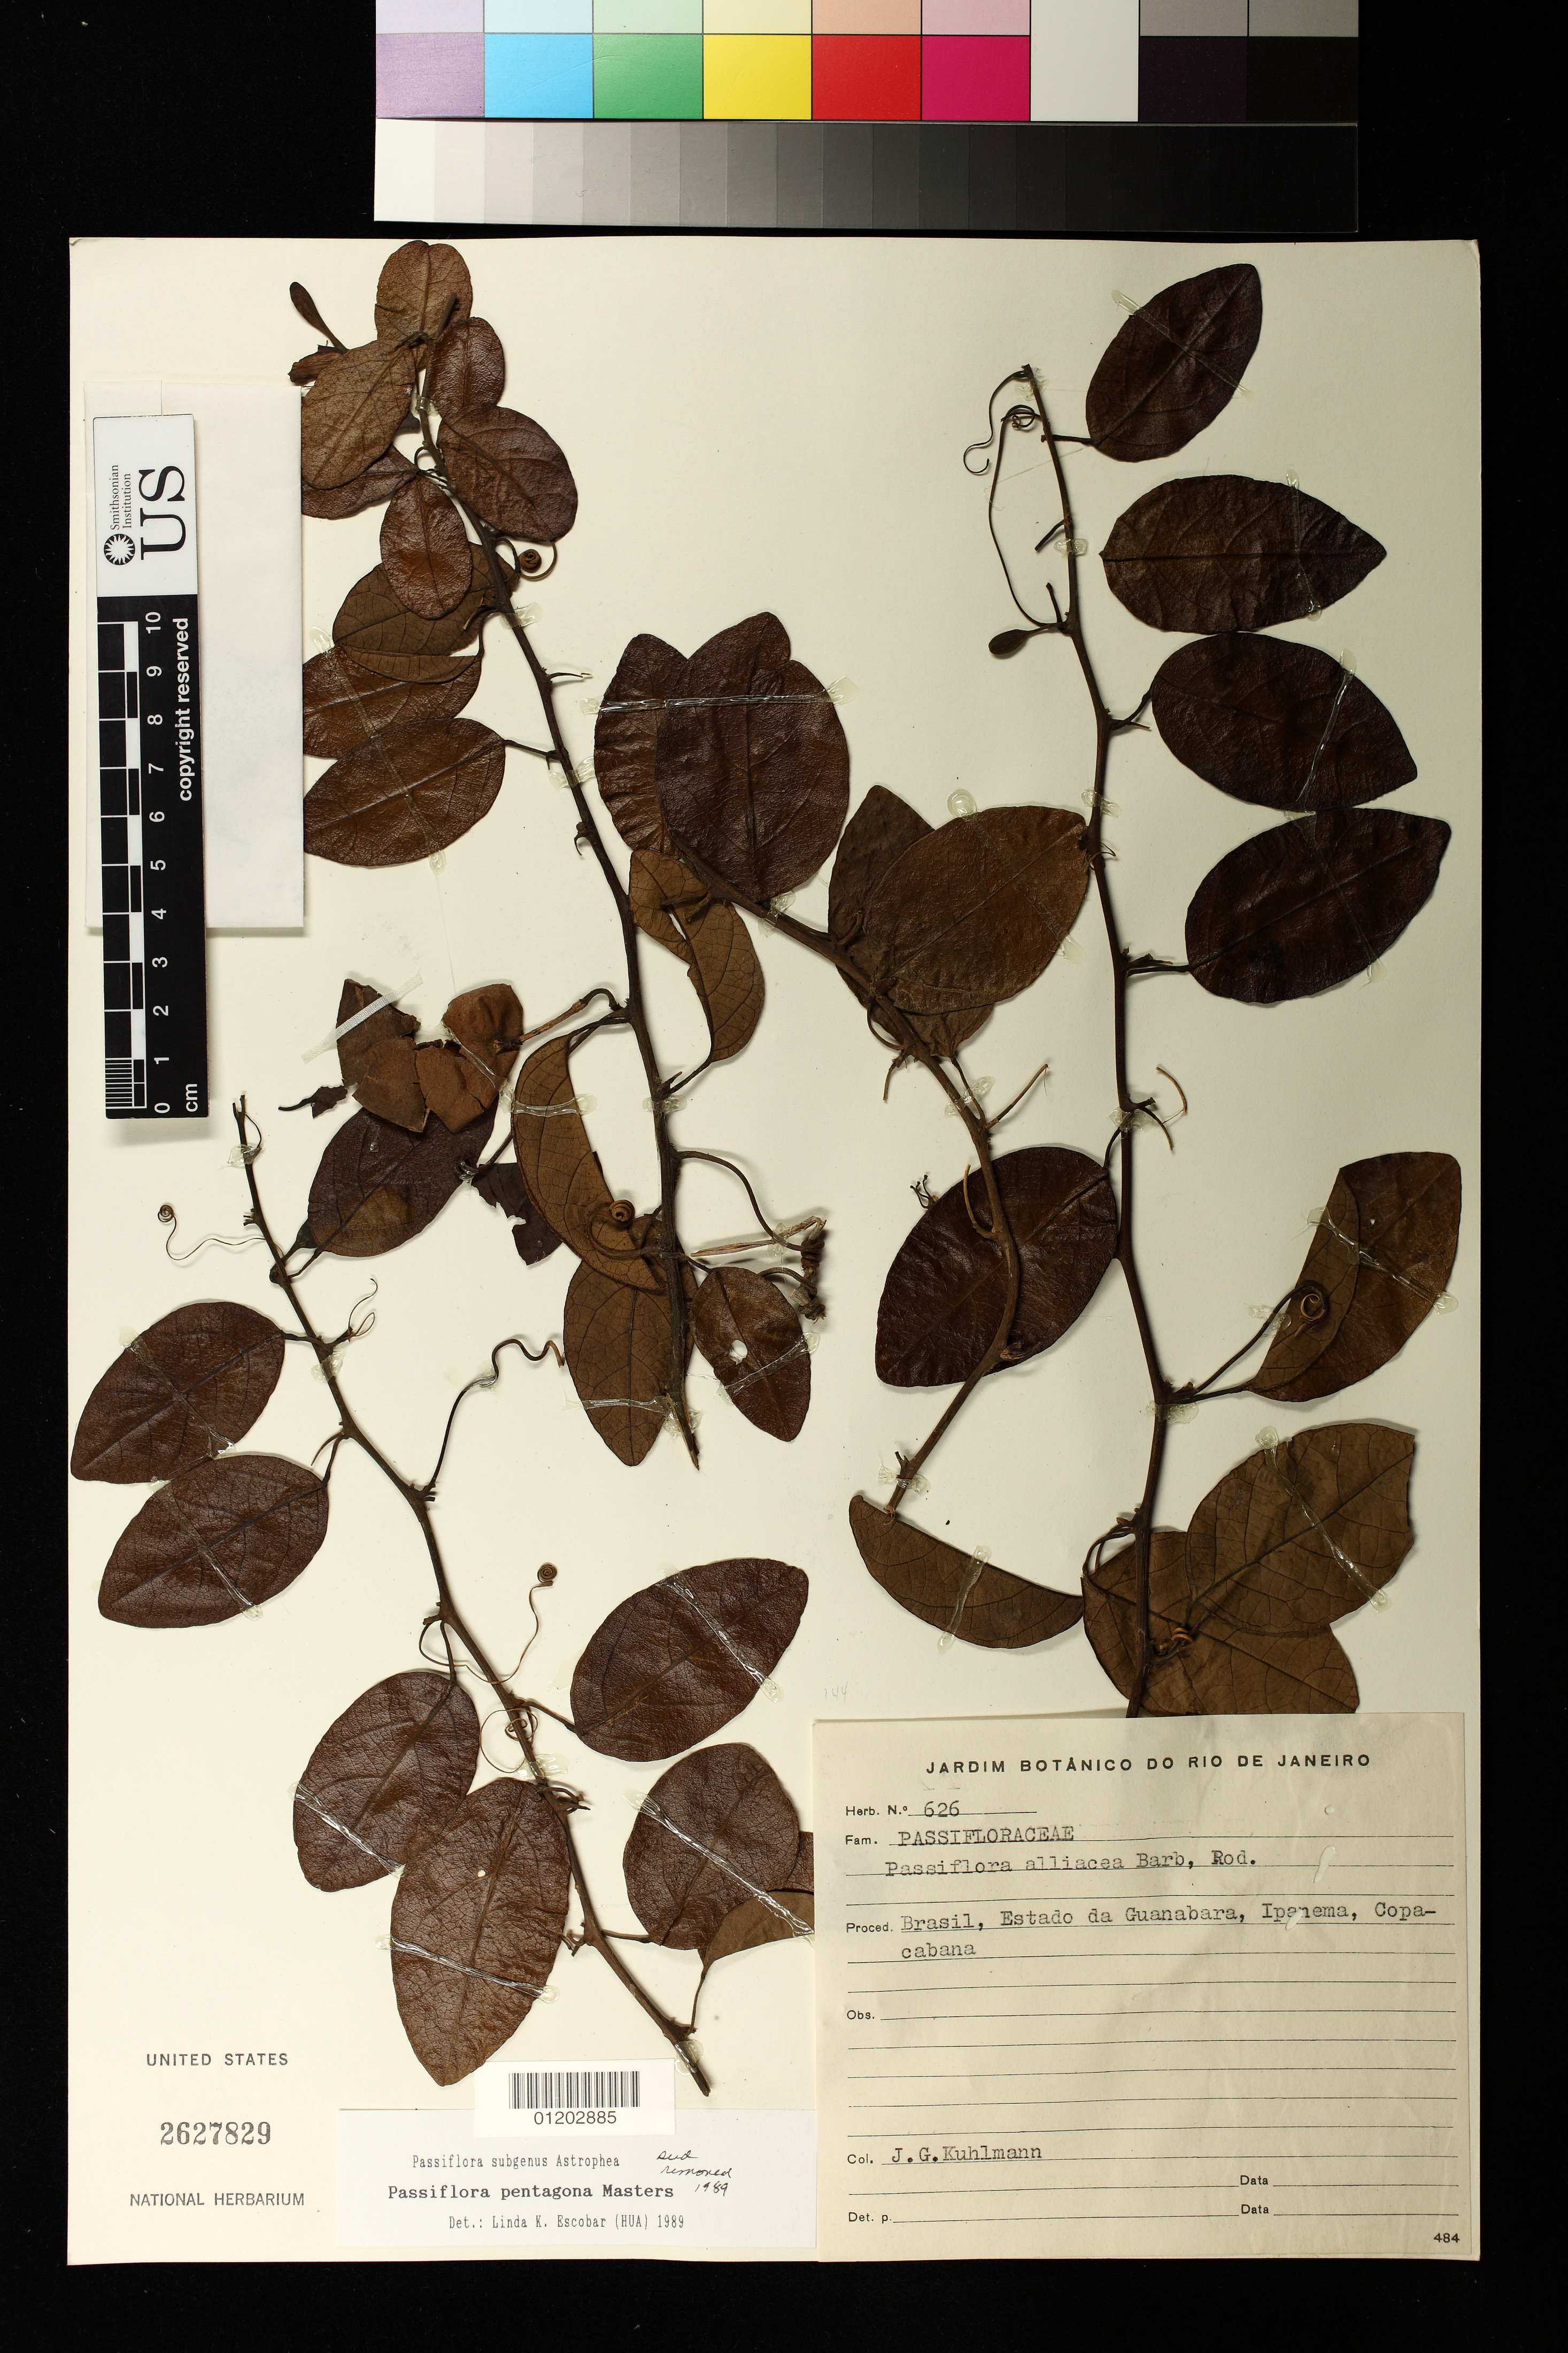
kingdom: Plantae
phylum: Tracheophyta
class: Magnoliopsida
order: Malpighiales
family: Passifloraceae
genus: Passiflora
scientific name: Passiflora pentagona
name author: Mast.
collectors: J. G. Kuhlmann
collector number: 626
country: Brazil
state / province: Rio de Janeiro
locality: Ipanema, Copacabana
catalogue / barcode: US 2627829